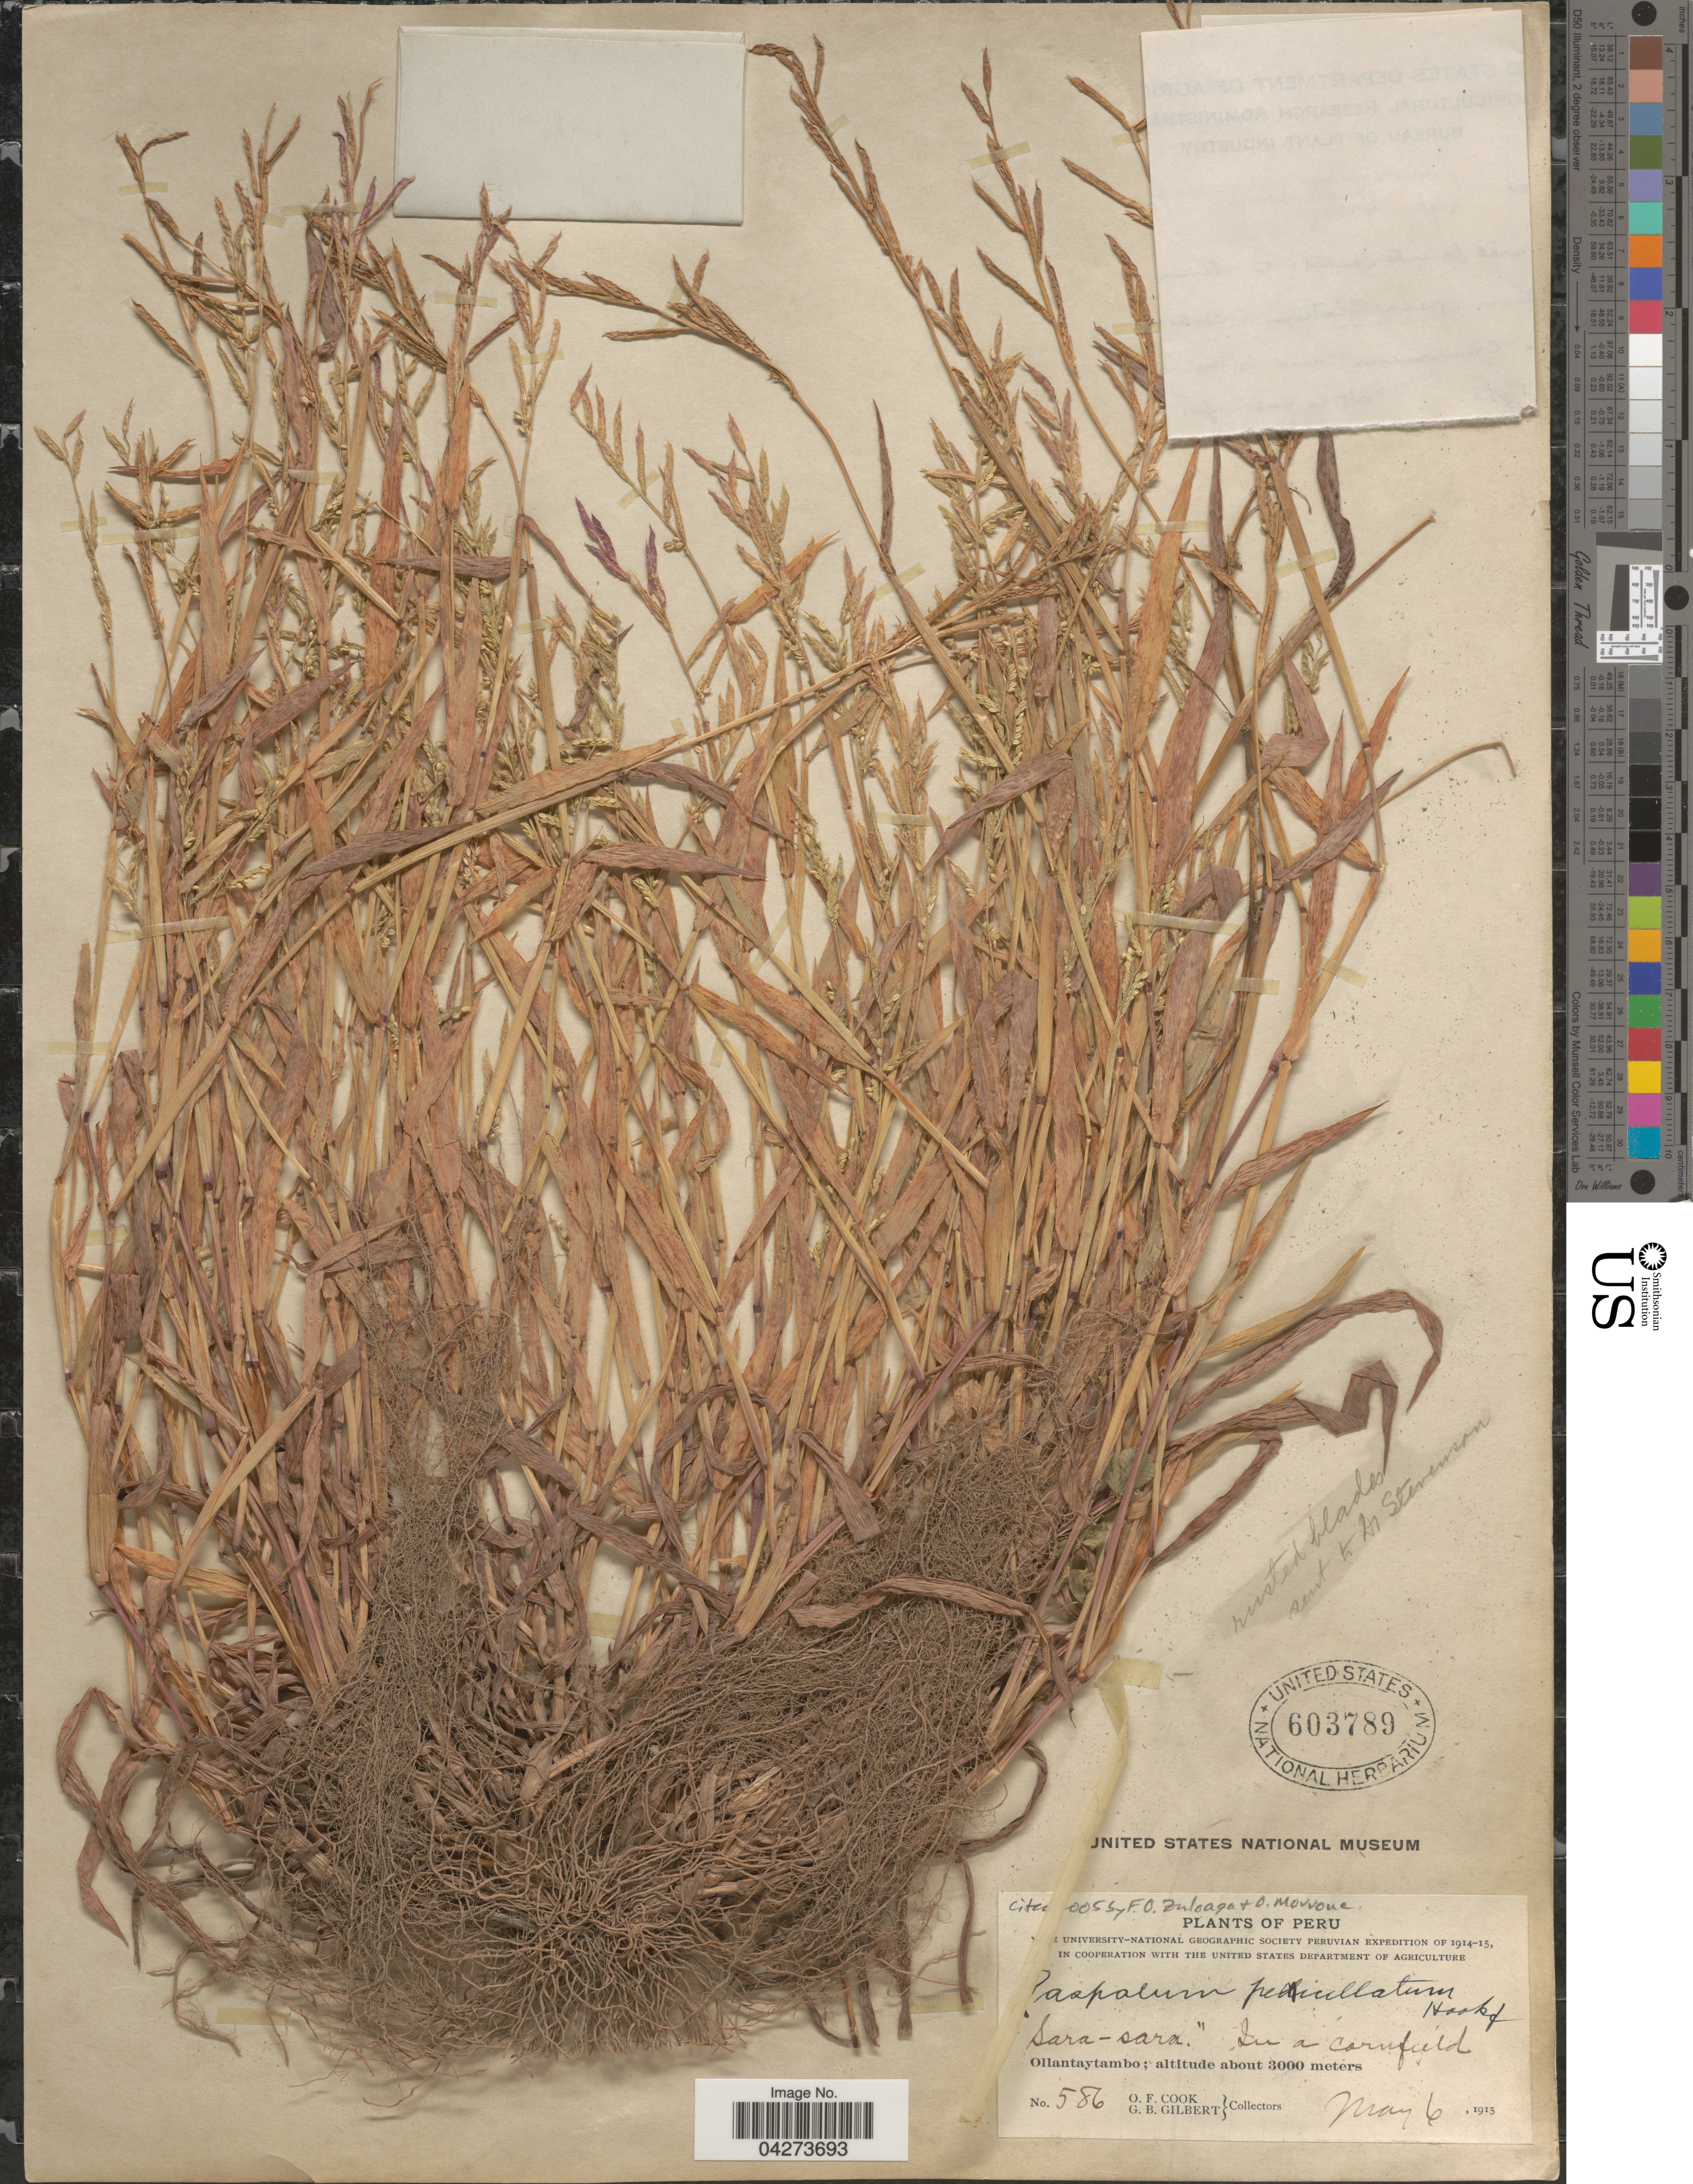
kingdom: Plantae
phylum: Tracheophyta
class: Liliopsida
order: Poales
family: Poaceae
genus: Paspalum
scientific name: Paspalum penicillatum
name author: Hook. f.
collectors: O. F. Cook & G. B. Gilbert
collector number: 586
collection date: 1915-05-06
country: Peru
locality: In a cornfield. Ollantaytambo.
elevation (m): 3000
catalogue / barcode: US 603789